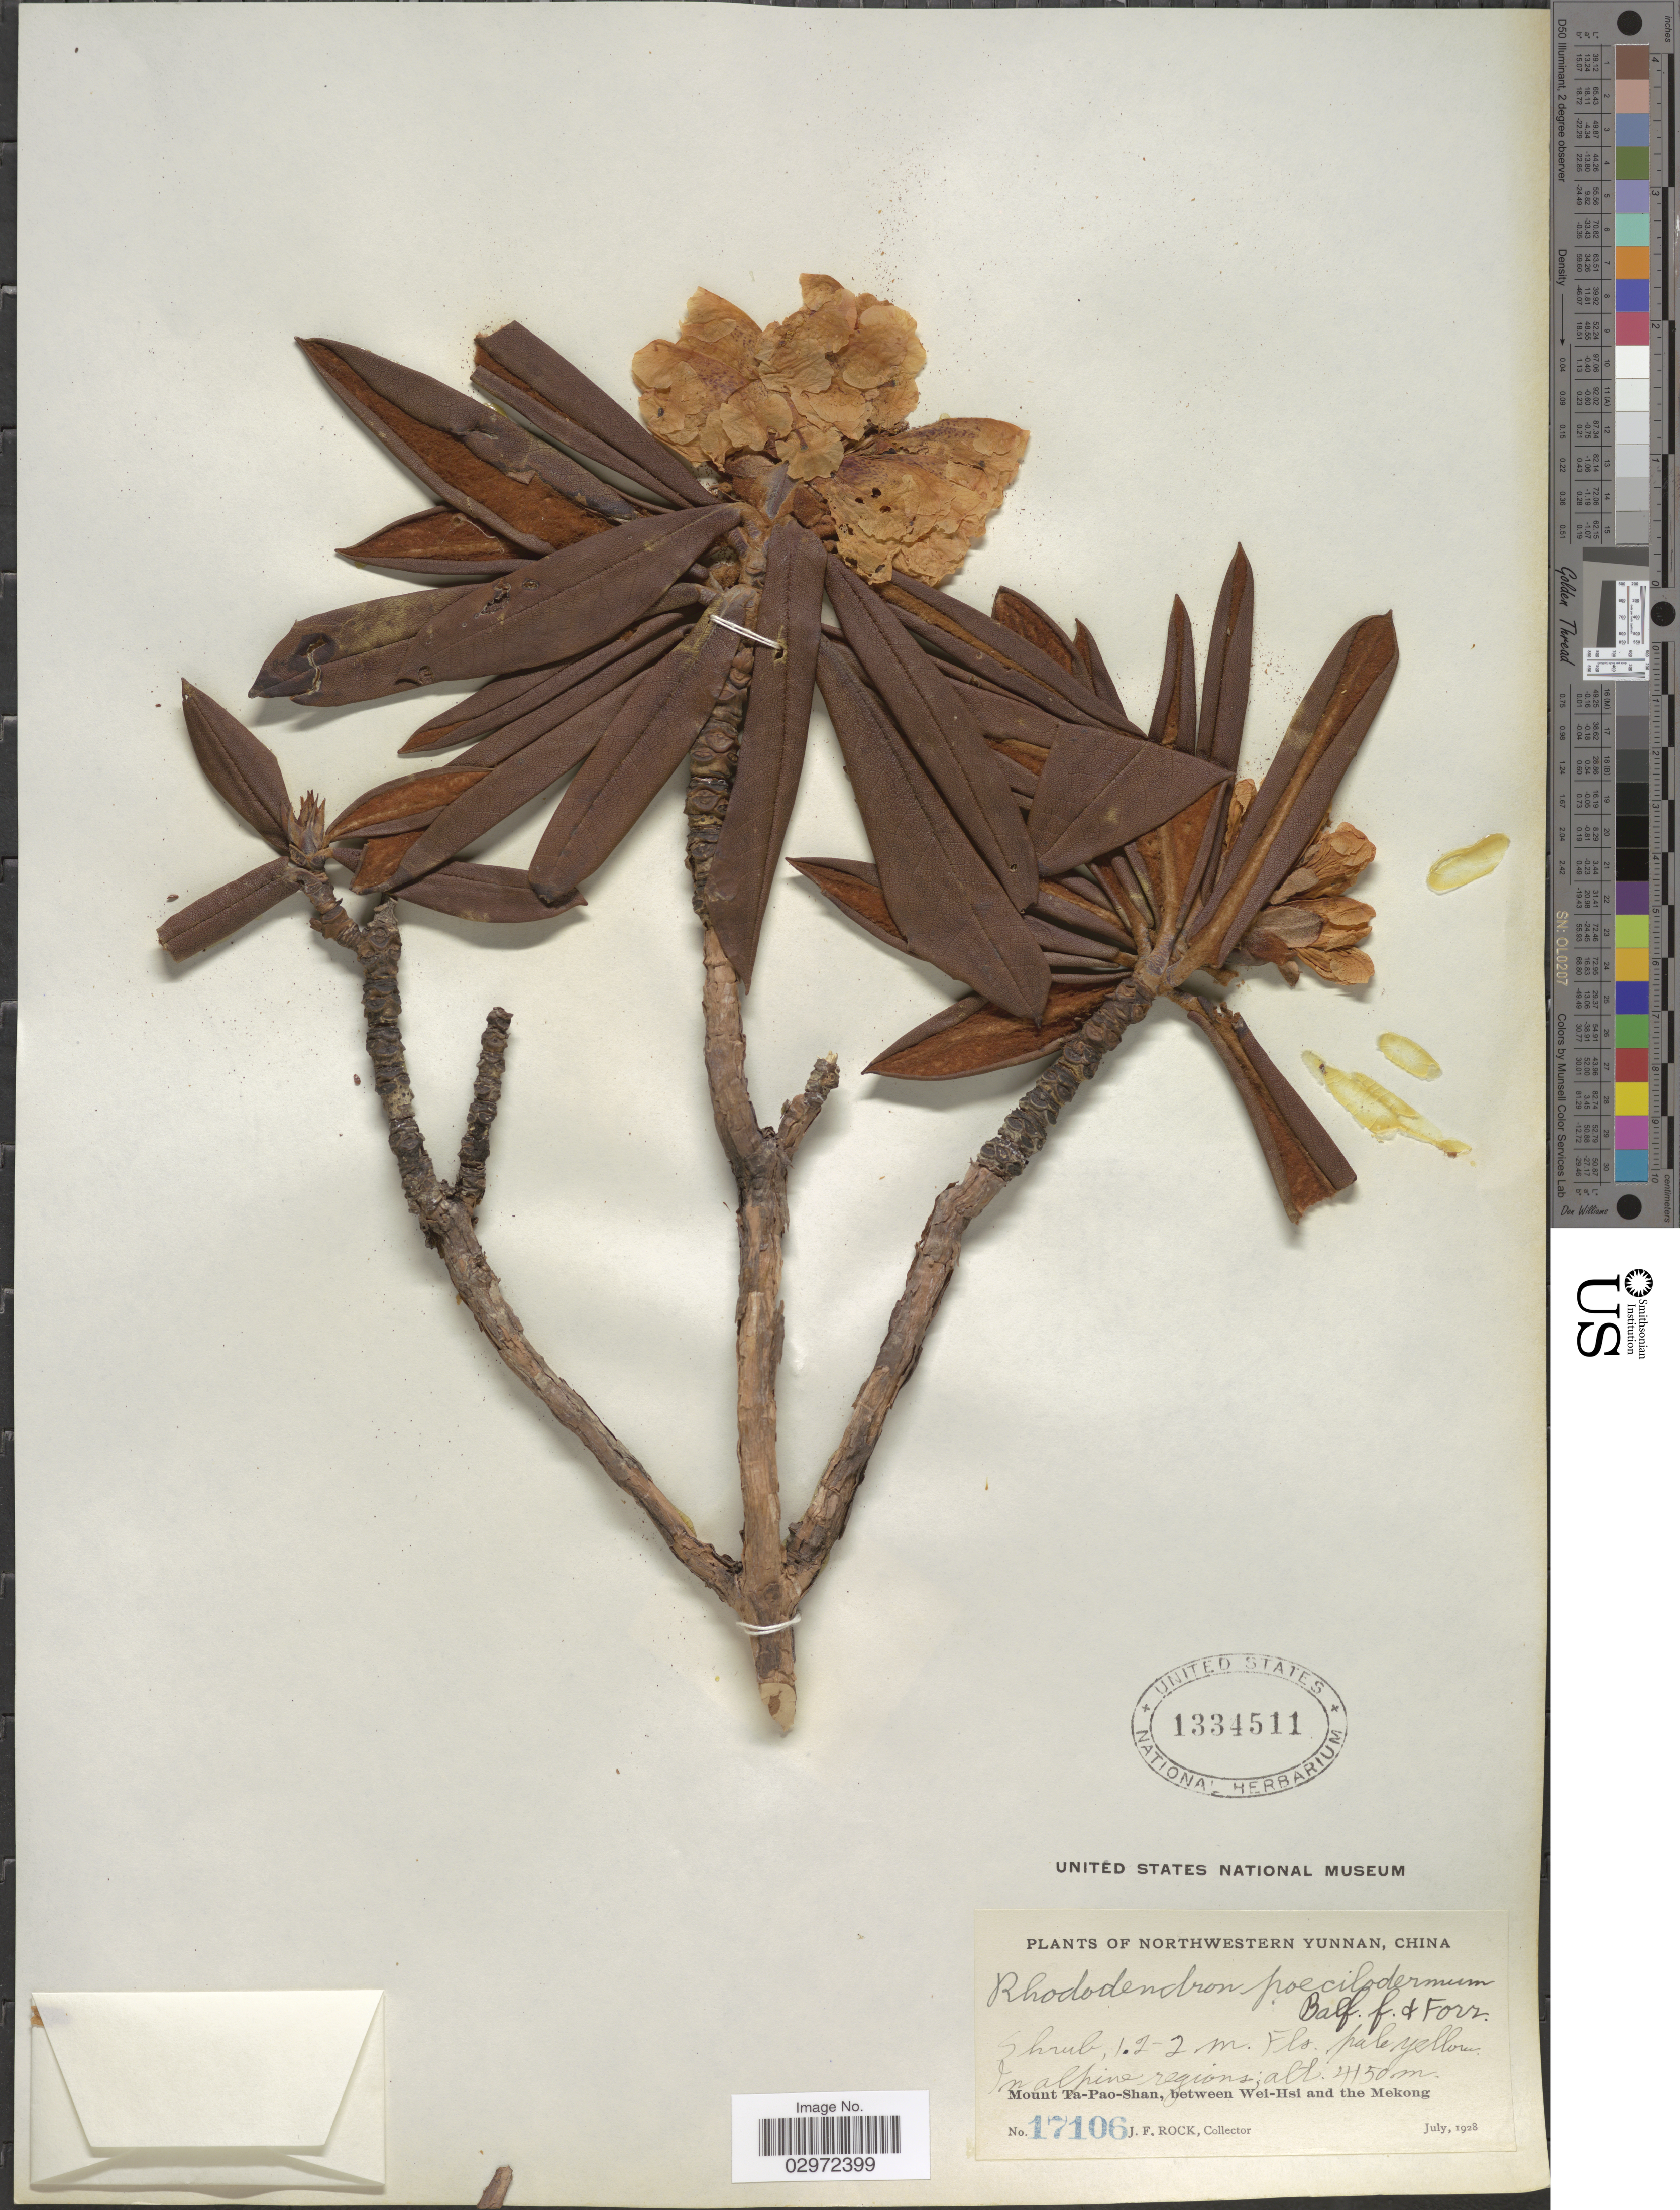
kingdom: Plantae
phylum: Tracheophyta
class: Magnoliopsida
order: Ericales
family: Ericaceae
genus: Rhododendron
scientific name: Rhododendron poecilodermum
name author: Balf. f. & Forrest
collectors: J. Rock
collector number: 17106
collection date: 1928-07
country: China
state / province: Yunnan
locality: Northwestern Yunnan, Mount Ta-Pao-Shan, between Wei-Hsi and the Mekong.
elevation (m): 4150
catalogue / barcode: US 1334511